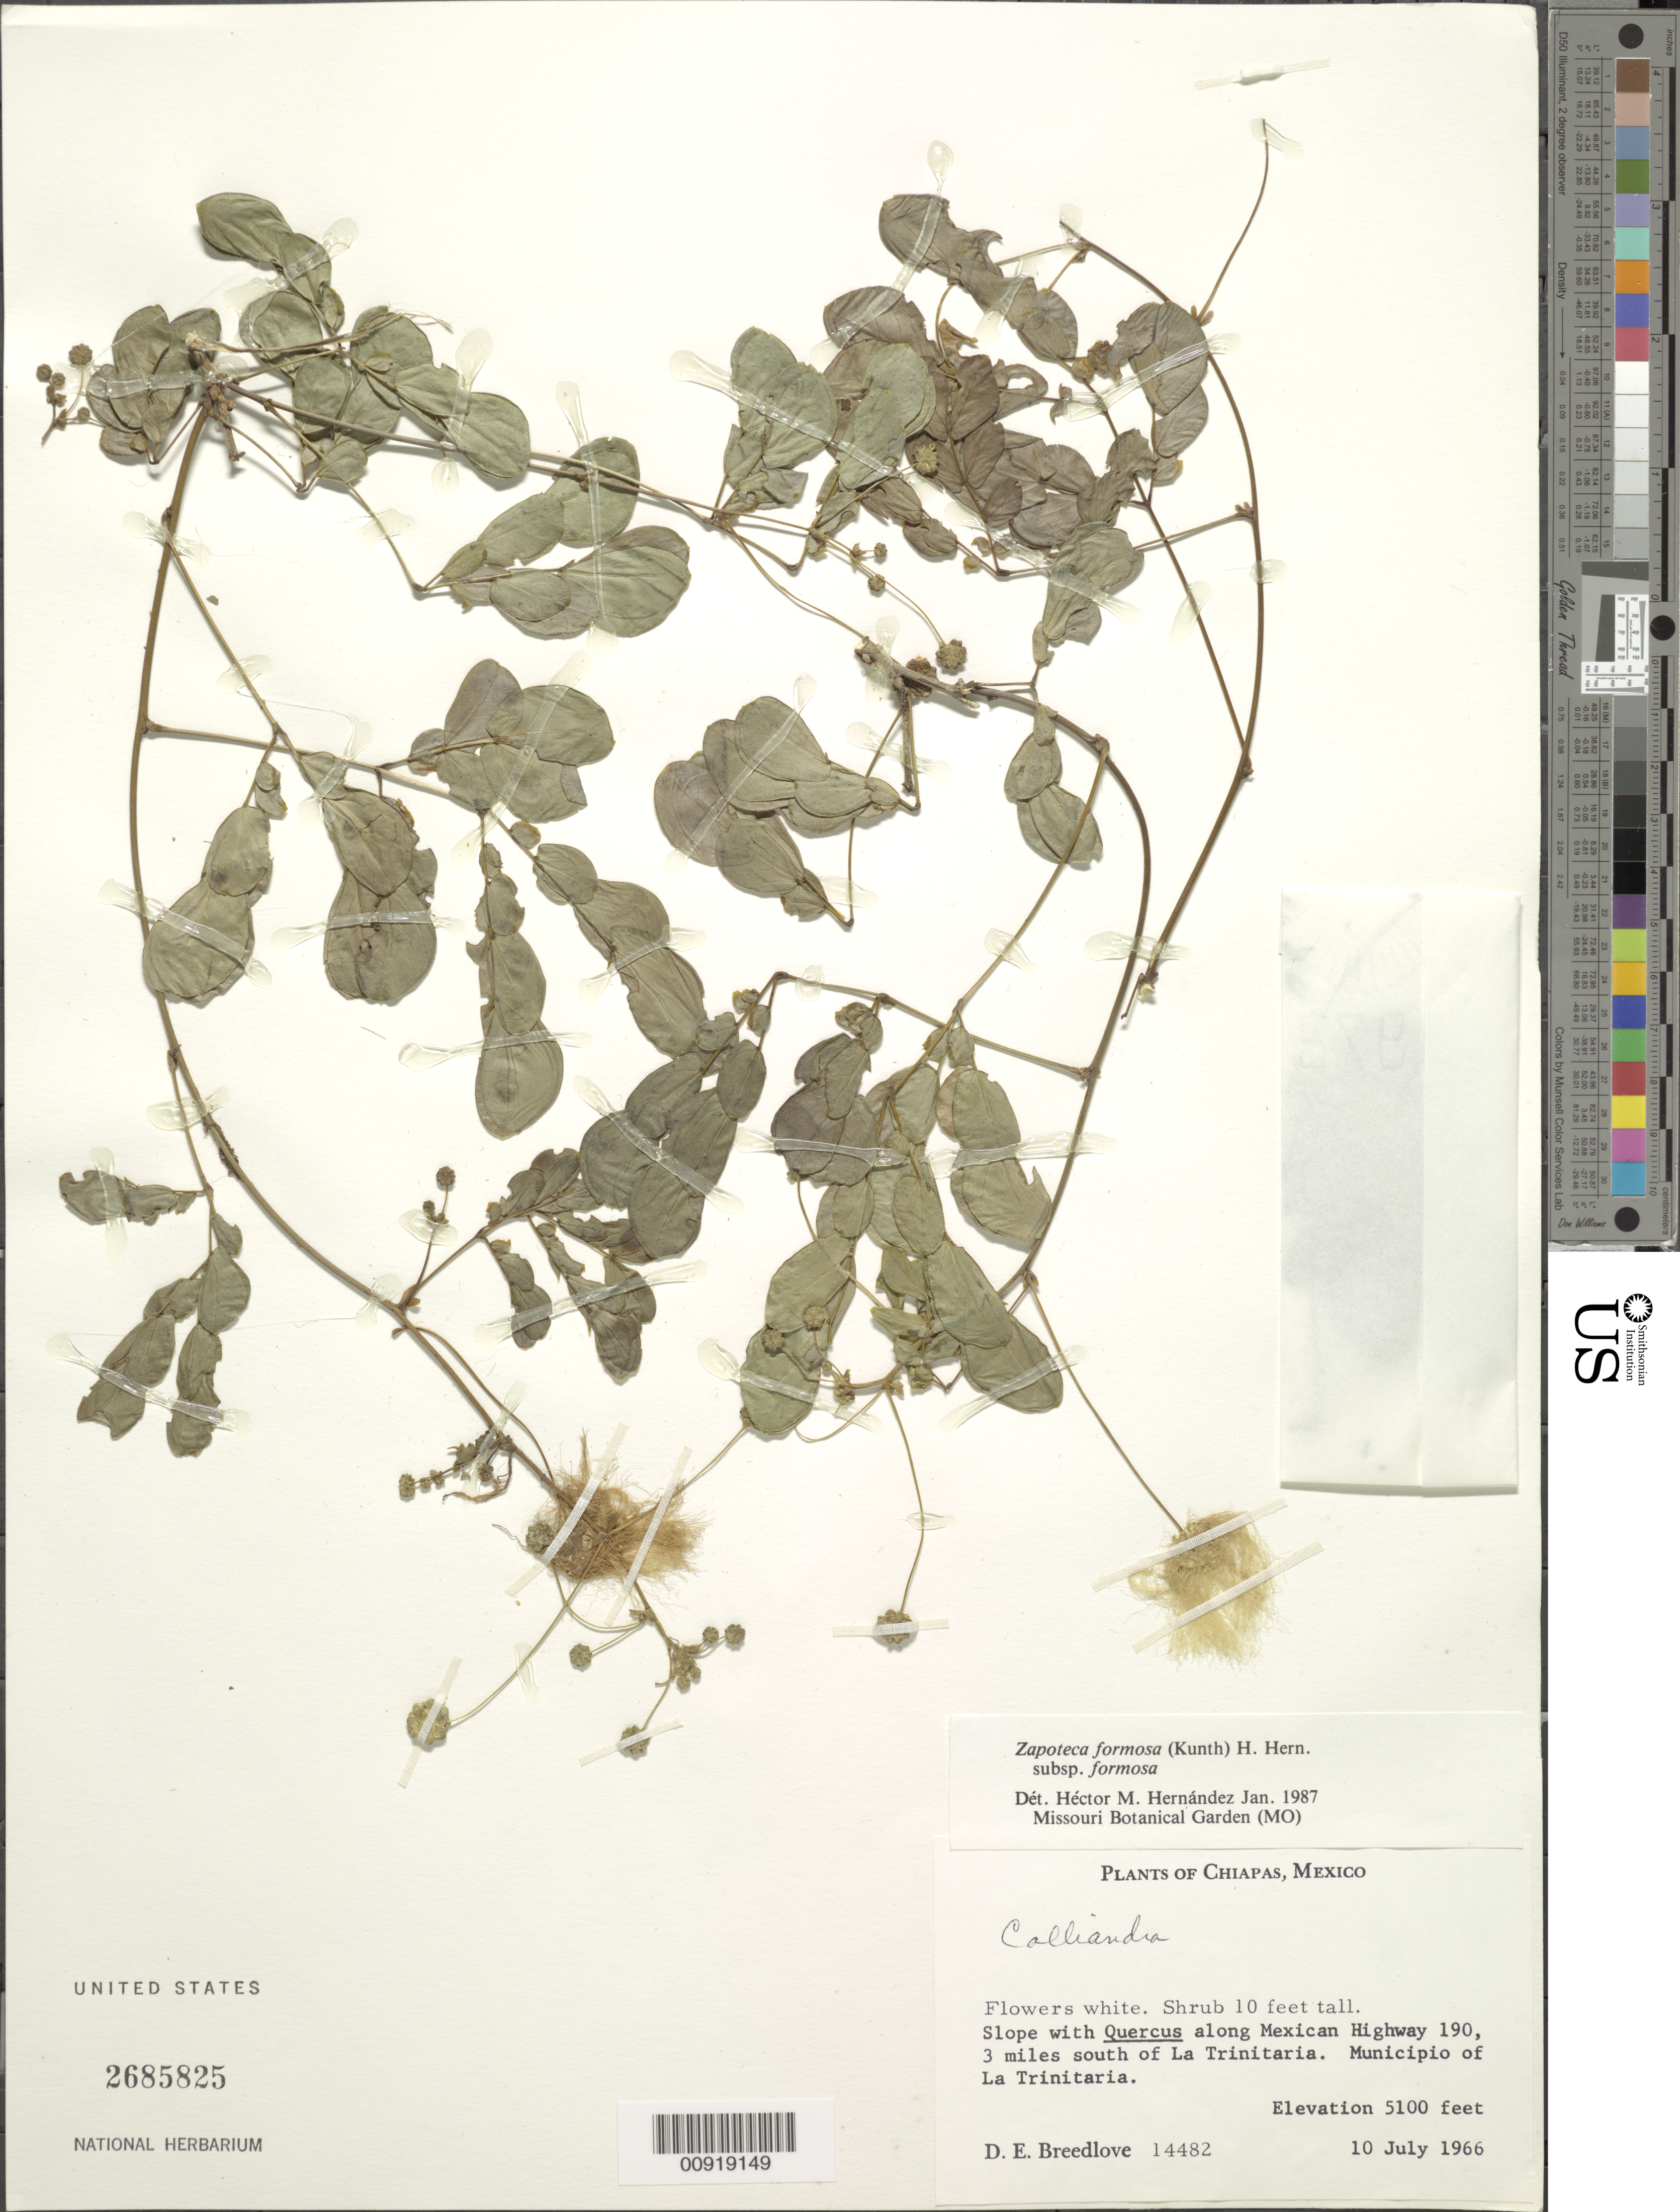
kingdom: Plantae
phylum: Tracheophyta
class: Magnoliopsida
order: Fabales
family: Fabaceae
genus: Zapoteca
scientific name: Zapoteca formosa subsp. formosa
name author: (Kunth) H.M. Hern.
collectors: D. E. Breedlove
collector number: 14482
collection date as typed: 10 Jul 1966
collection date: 1966-07-10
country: Mexico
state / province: Chiapas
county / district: Trinitaria, La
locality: Along Mexican Highway 190, 3 miles south of La Trinitaria. Municipio of La Trinitaria, Chiapas.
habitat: Slope with Quercus.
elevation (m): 1554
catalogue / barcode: US 2685825